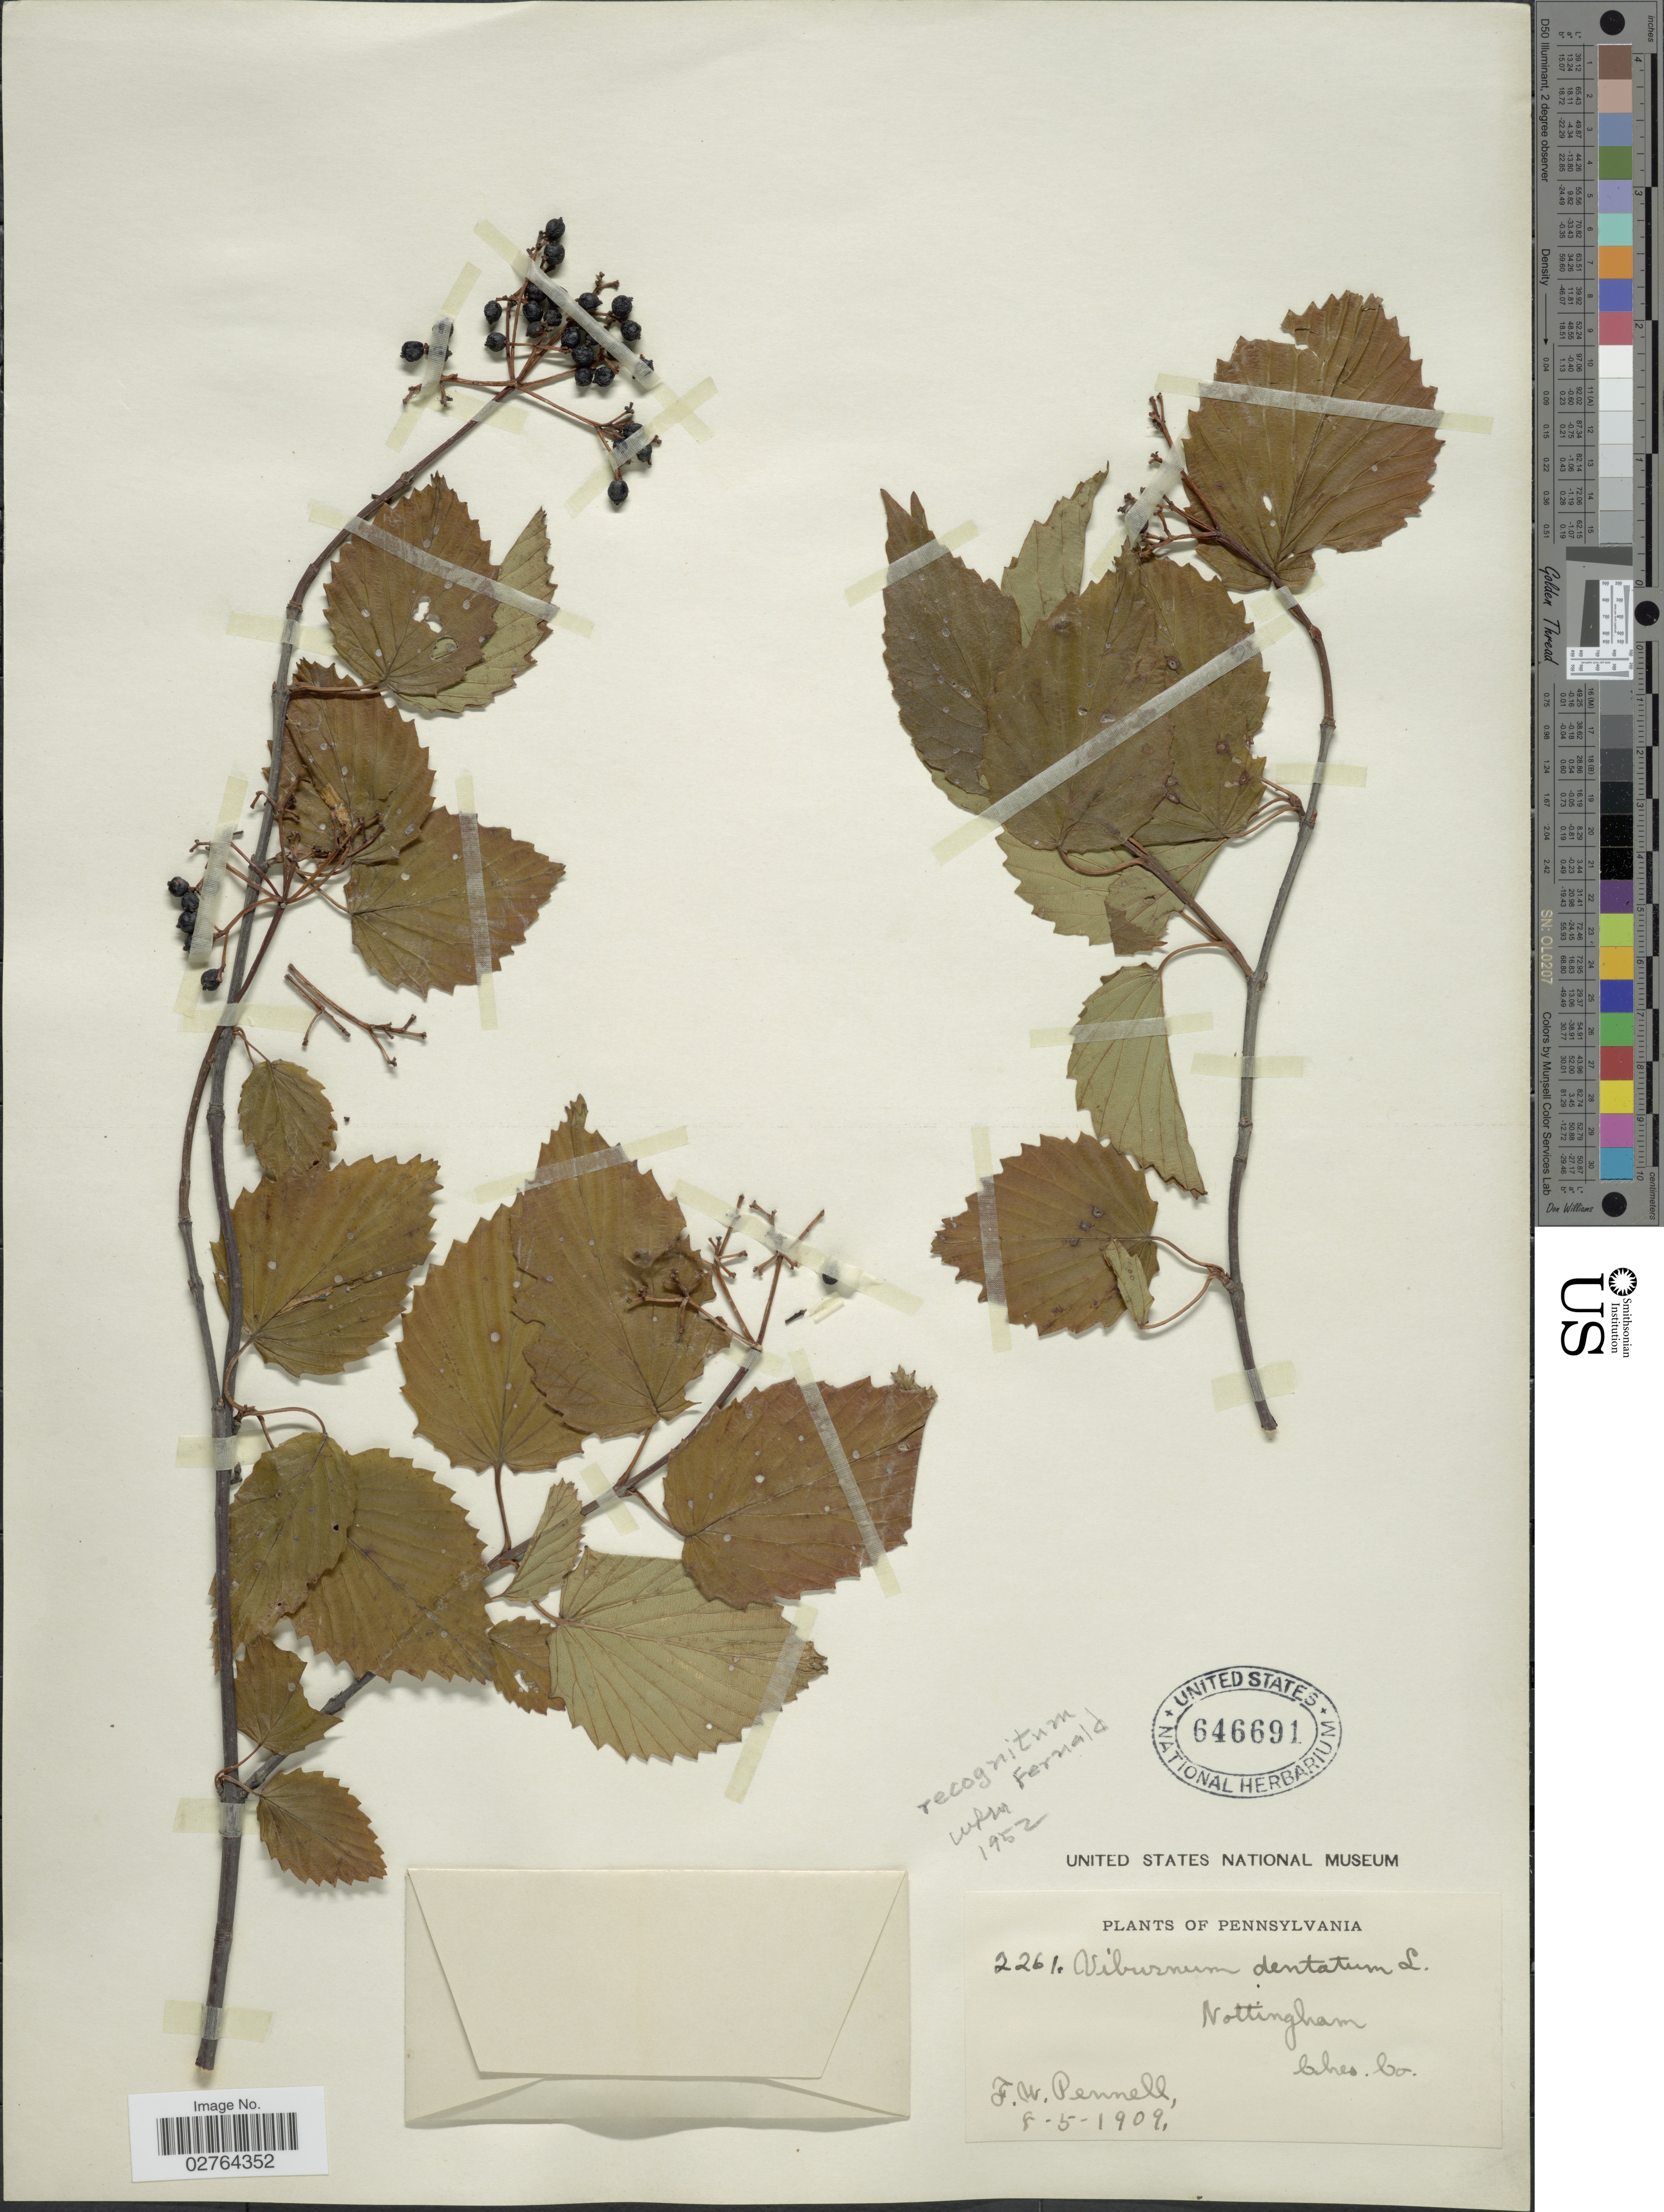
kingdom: Plantae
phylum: Tracheophyta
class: Magnoliopsida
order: Dipsacales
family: Viburnaceae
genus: Viburnum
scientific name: Viburnum recognitum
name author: Fernald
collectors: F. W. Pennell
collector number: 2261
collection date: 1909-05-08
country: United States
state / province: Pennsylvania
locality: Nottingham Ches. Co.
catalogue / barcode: US 646691